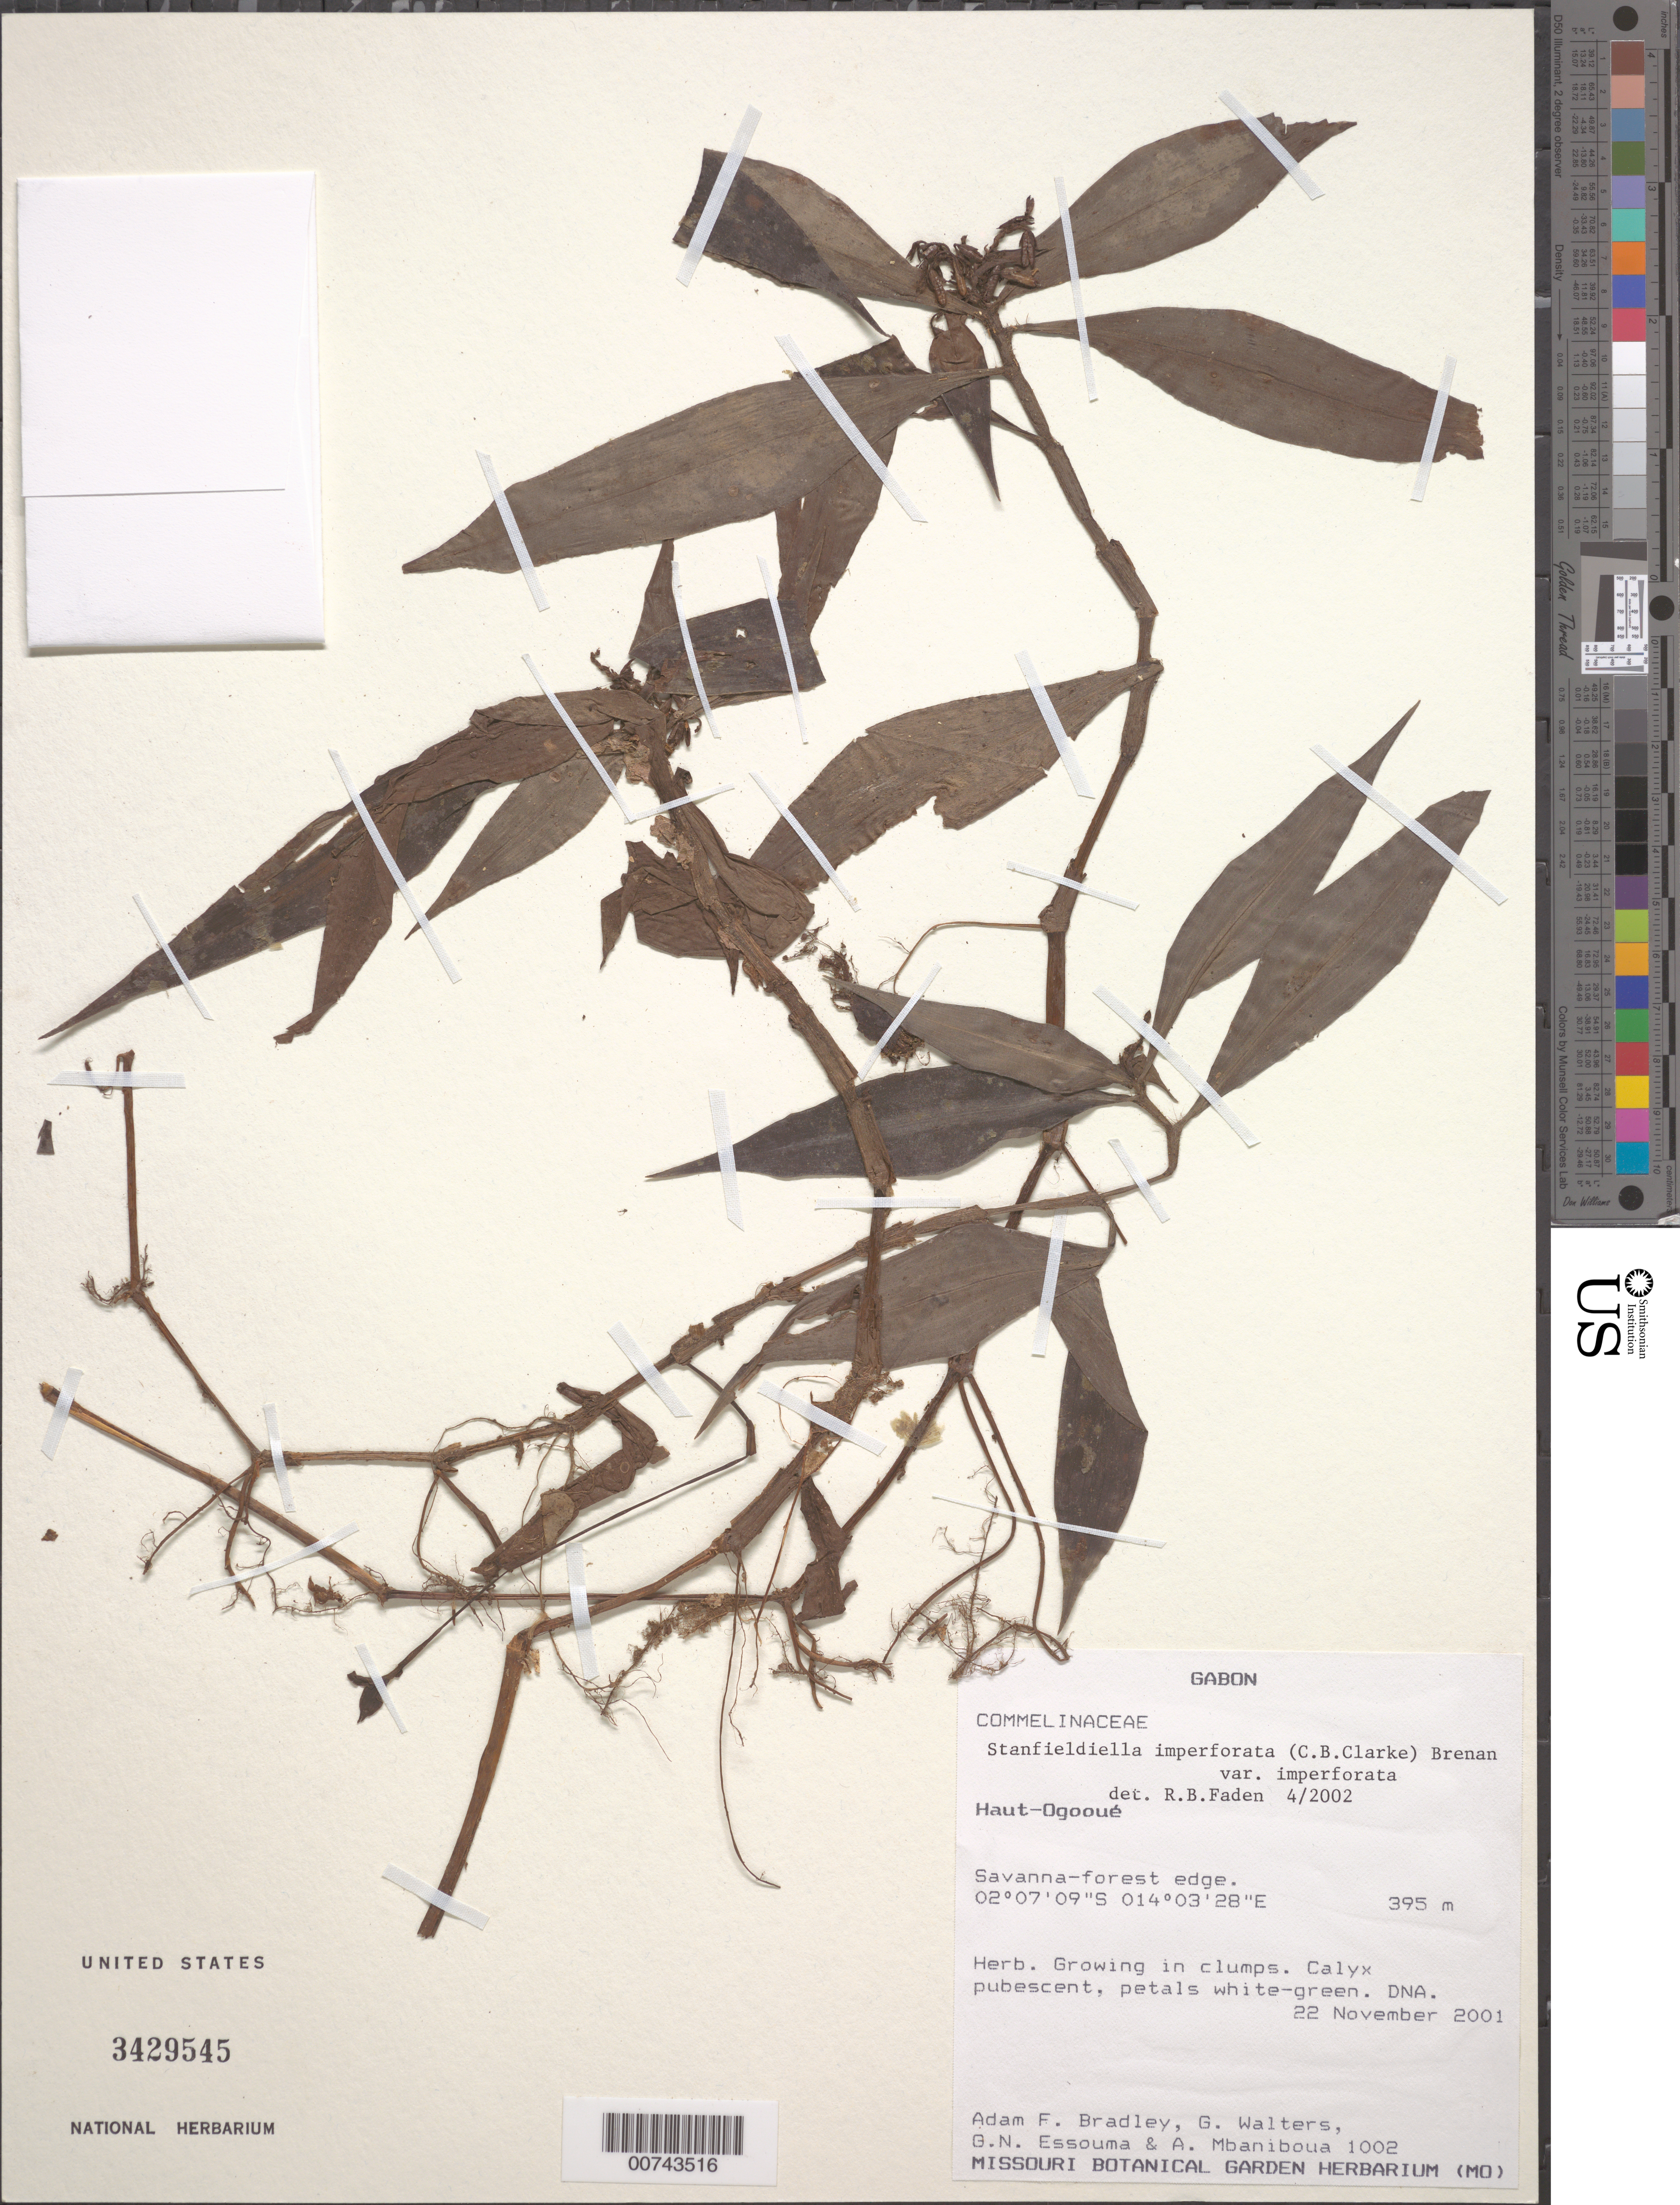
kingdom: Plantae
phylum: Tracheophyta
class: Liliopsida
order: Commelinales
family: Commelinaceae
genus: Stanfieldiella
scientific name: Stanfieldiella imperforata var. imperforata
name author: (C.B. Clarke) Brenan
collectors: A. F. Bradley, G. Walters, G. Essouma & A. Mbaniboua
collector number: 1002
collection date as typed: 22 Nov 2001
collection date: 2001-11-22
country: Gabon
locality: Gorilla Research Station.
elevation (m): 380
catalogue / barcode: US 3429545